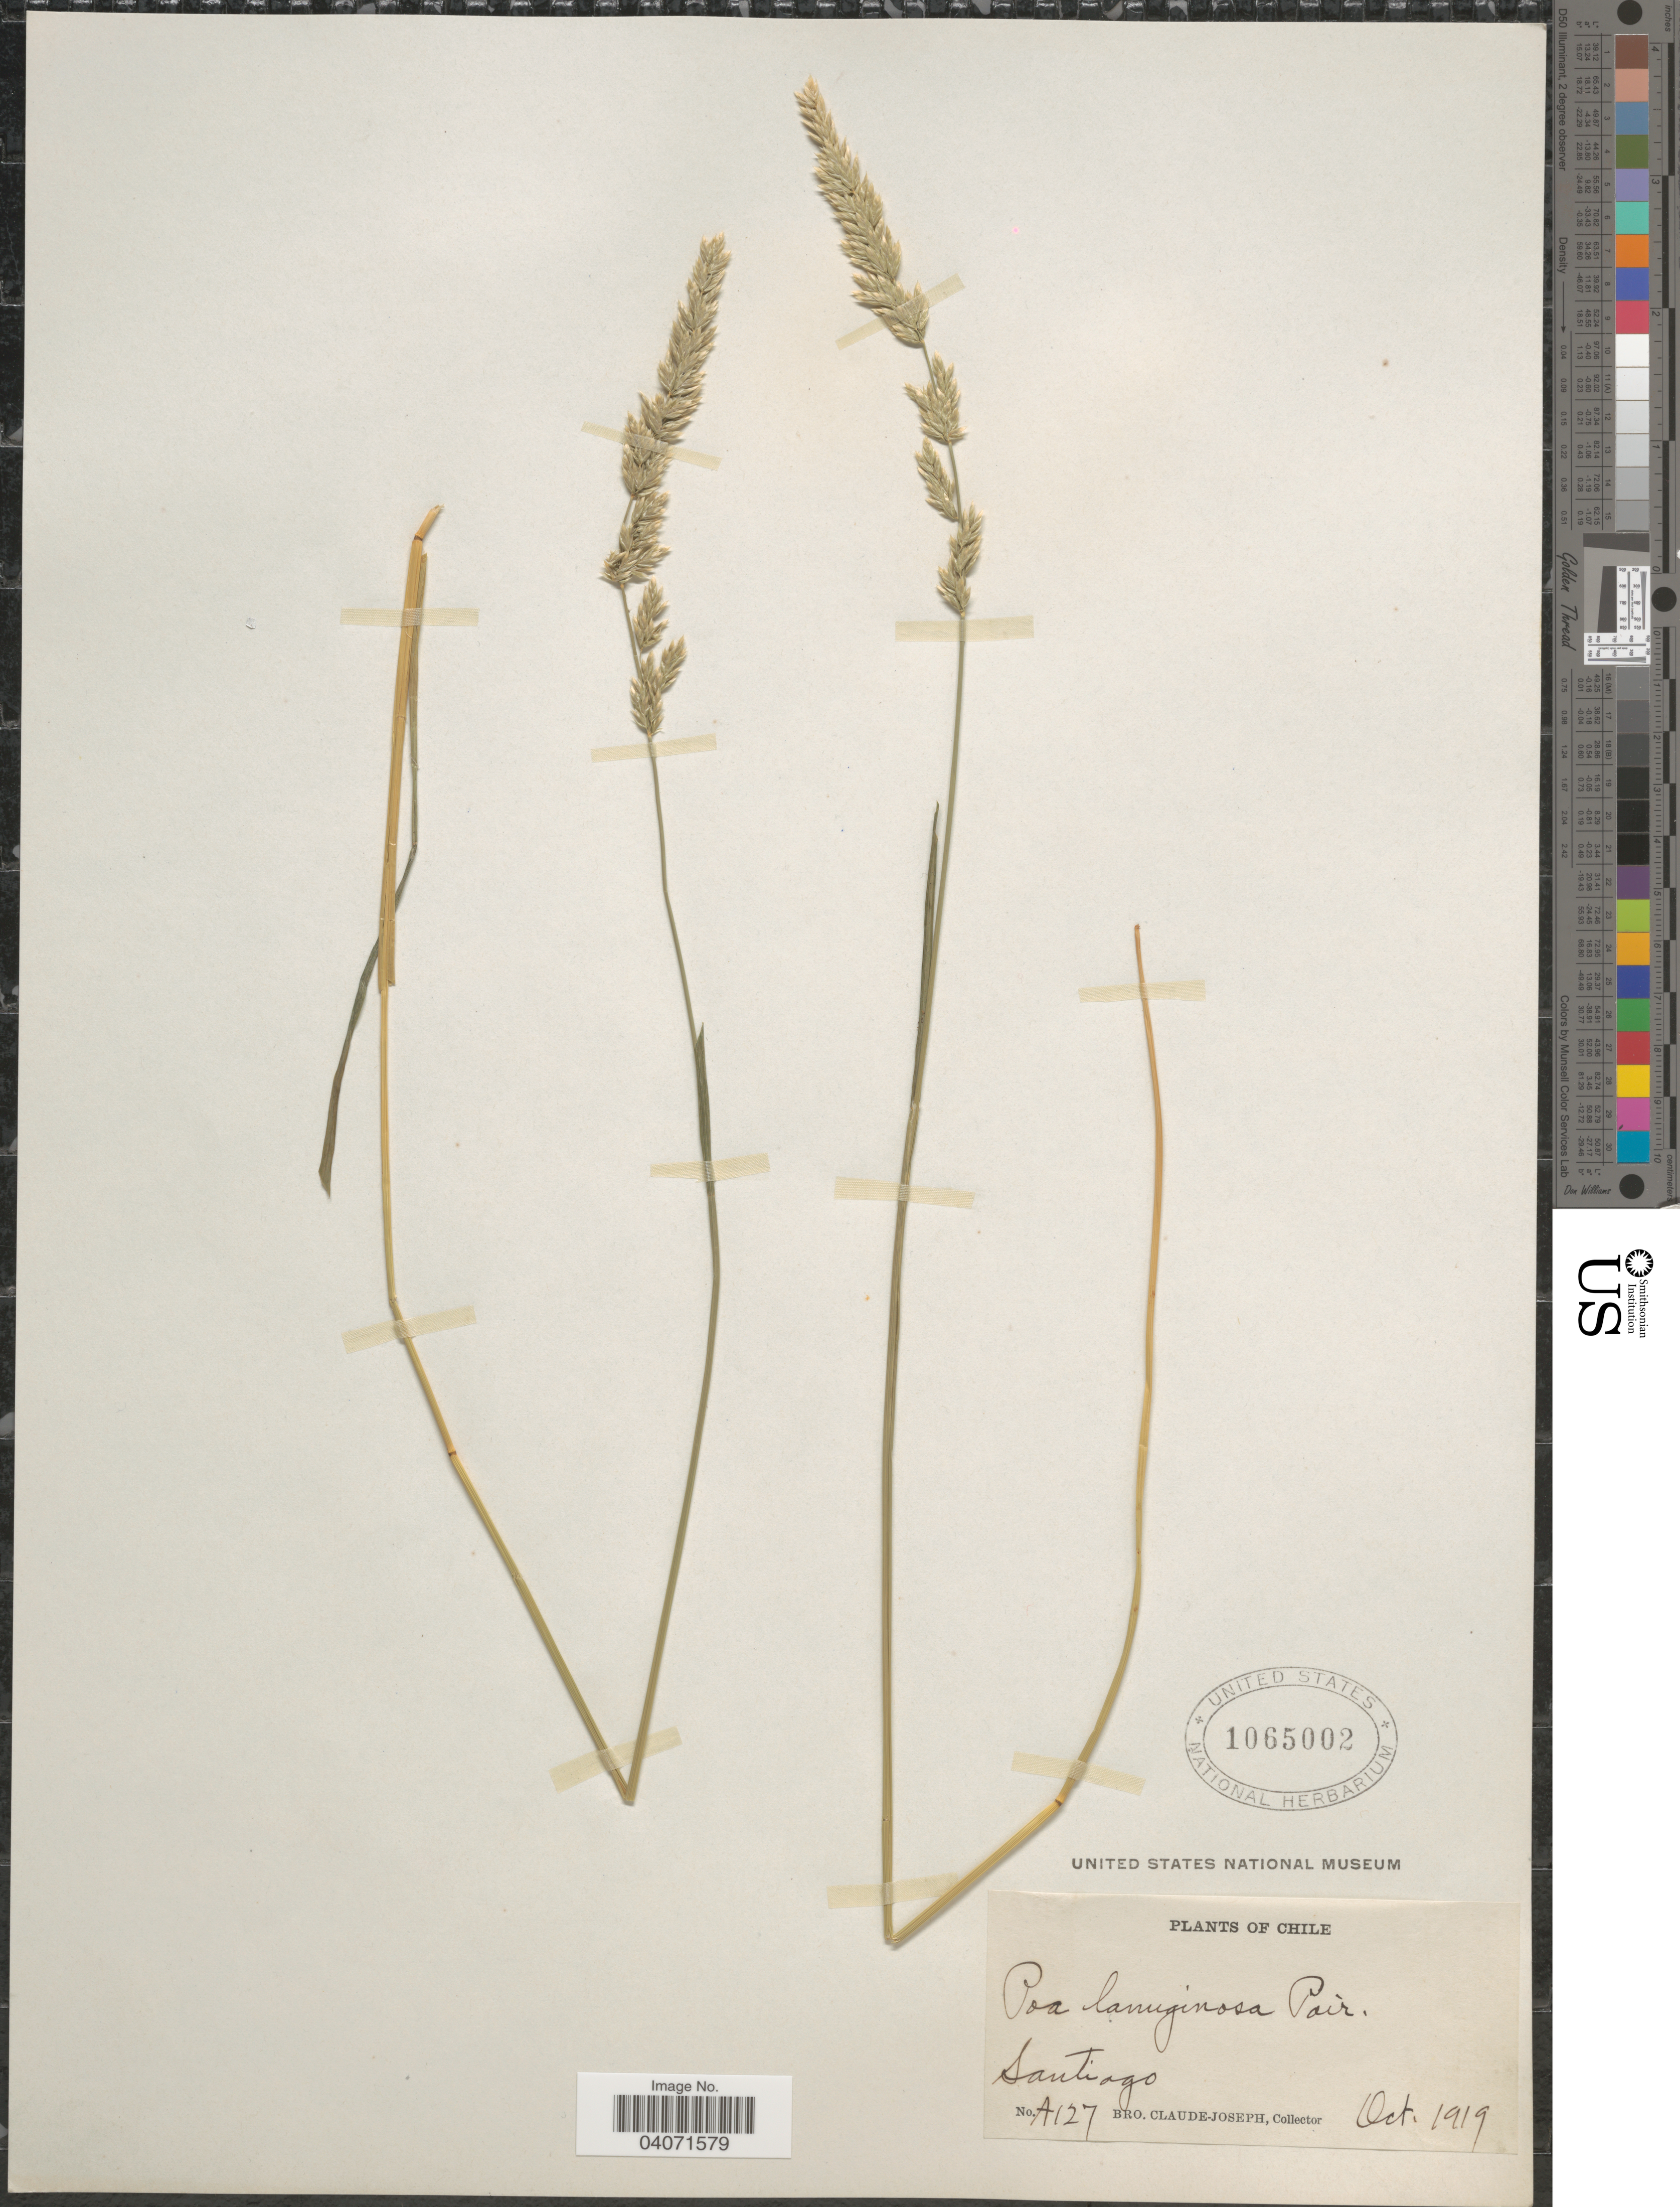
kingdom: Plantae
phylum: Tracheophyta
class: Liliopsida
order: Poales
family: Poaceae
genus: Poa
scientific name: Poa sp.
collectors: Bro. Claude-Joseph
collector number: A127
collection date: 1919-10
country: Chile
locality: Santiago.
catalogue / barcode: US 1065002